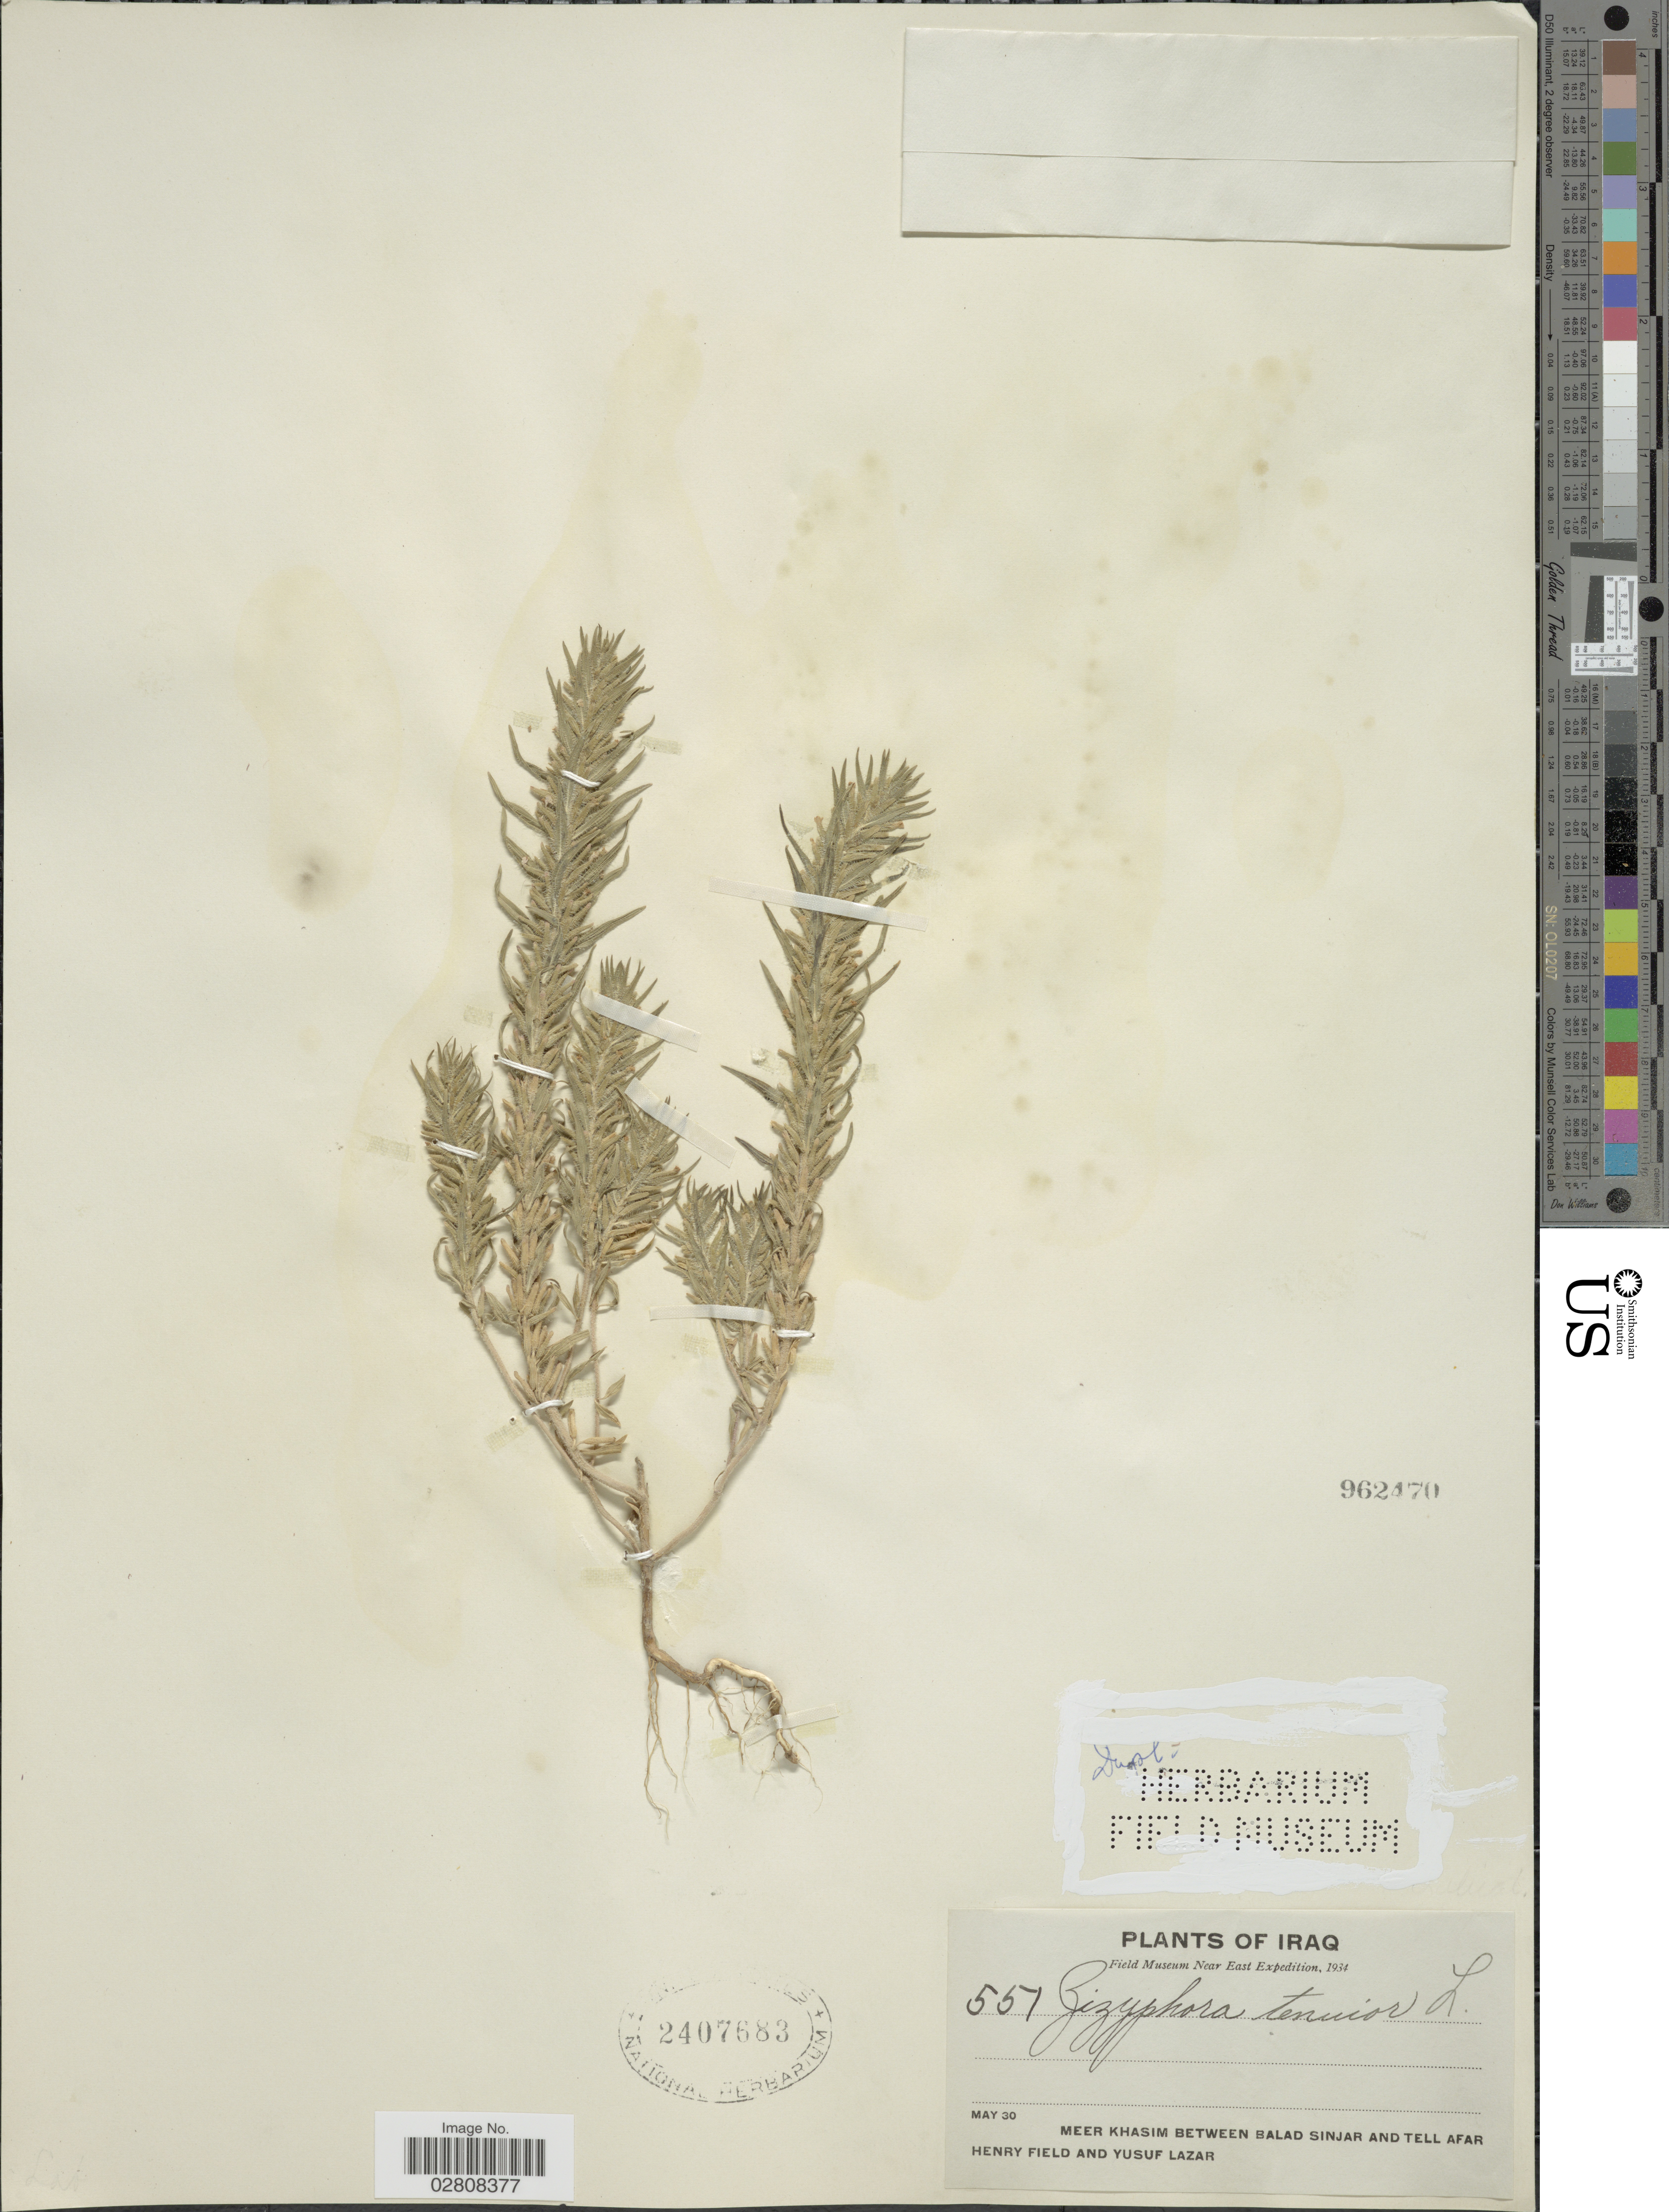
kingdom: Plantae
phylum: Tracheophyta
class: Magnoliopsida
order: Lamiales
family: Lamiaceae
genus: Ziziphora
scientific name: Ziziphora tenuior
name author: L.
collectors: H. Field & Y. Lazar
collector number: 551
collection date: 1934-05-30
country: Iraq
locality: Meer Khasim between Balad Sinjar and Tell Afar.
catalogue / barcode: US 2407683